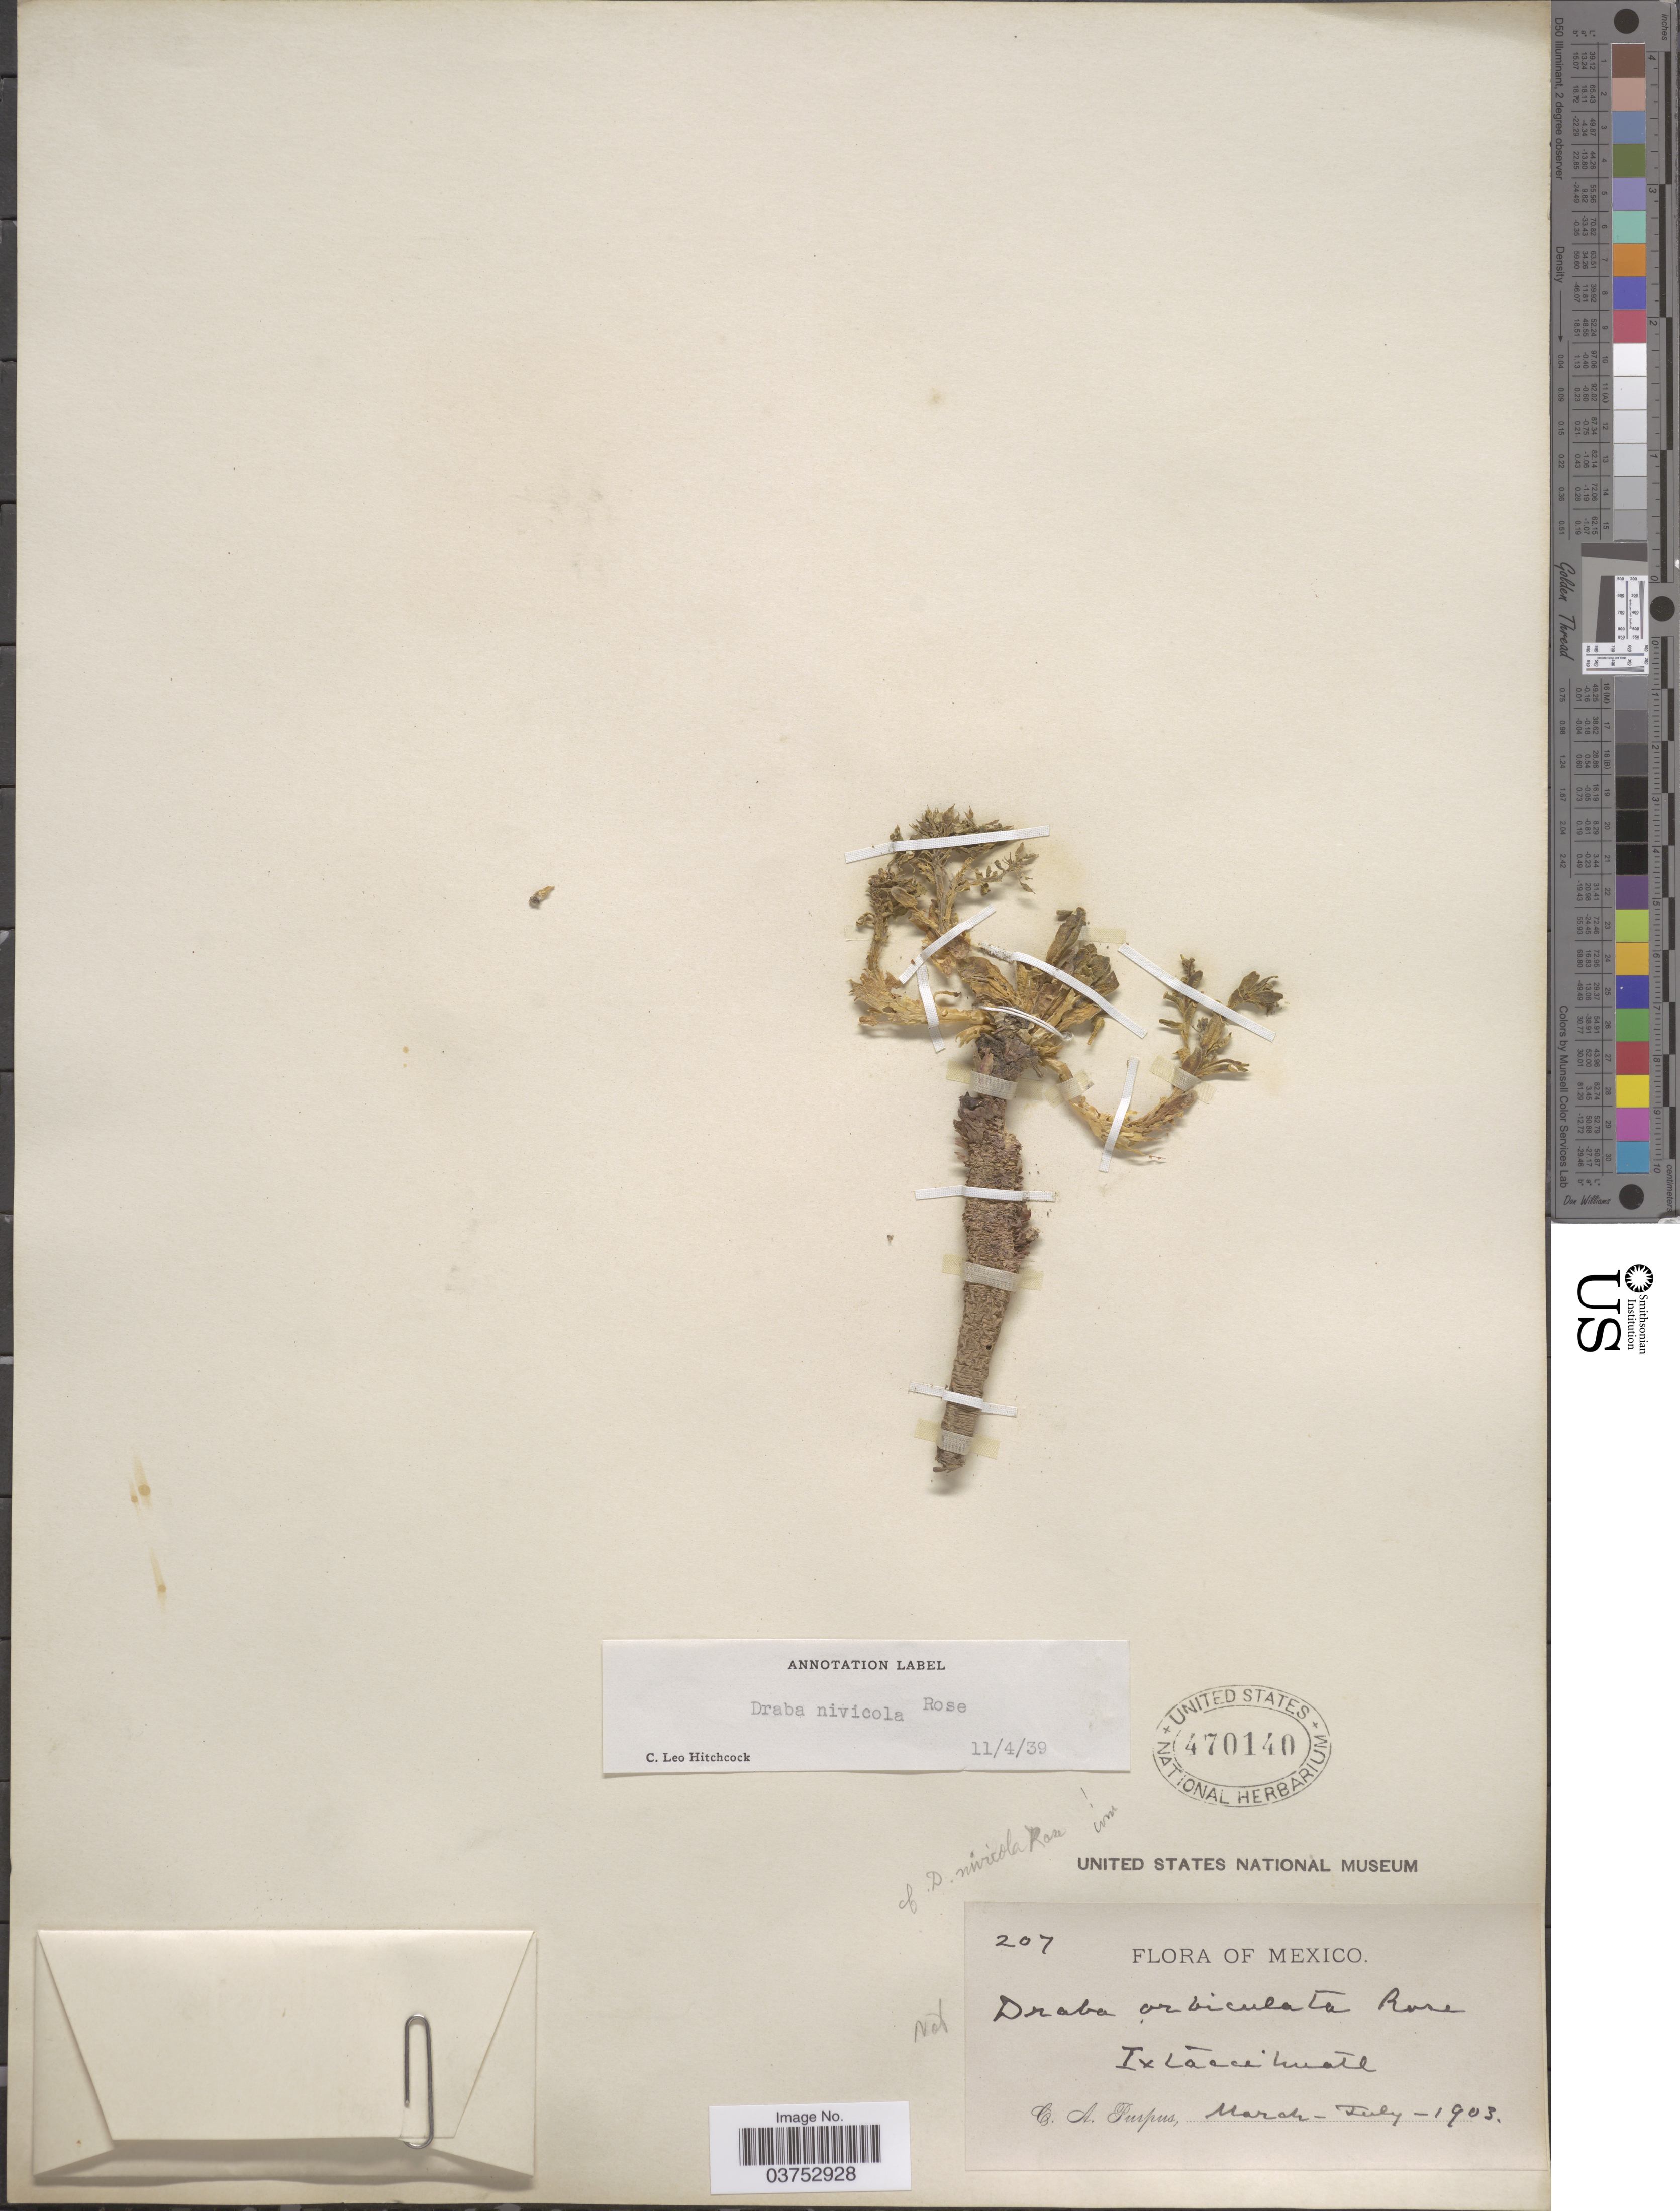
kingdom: Plantae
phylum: Tracheophyta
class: Magnoliopsida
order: Brassicales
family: Brassicaceae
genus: Draba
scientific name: Draba nivicola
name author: Rose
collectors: C. A. Purpus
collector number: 207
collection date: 1903-03/1903-07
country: Mexico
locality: Ixtaccihuatl.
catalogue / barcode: US 470140